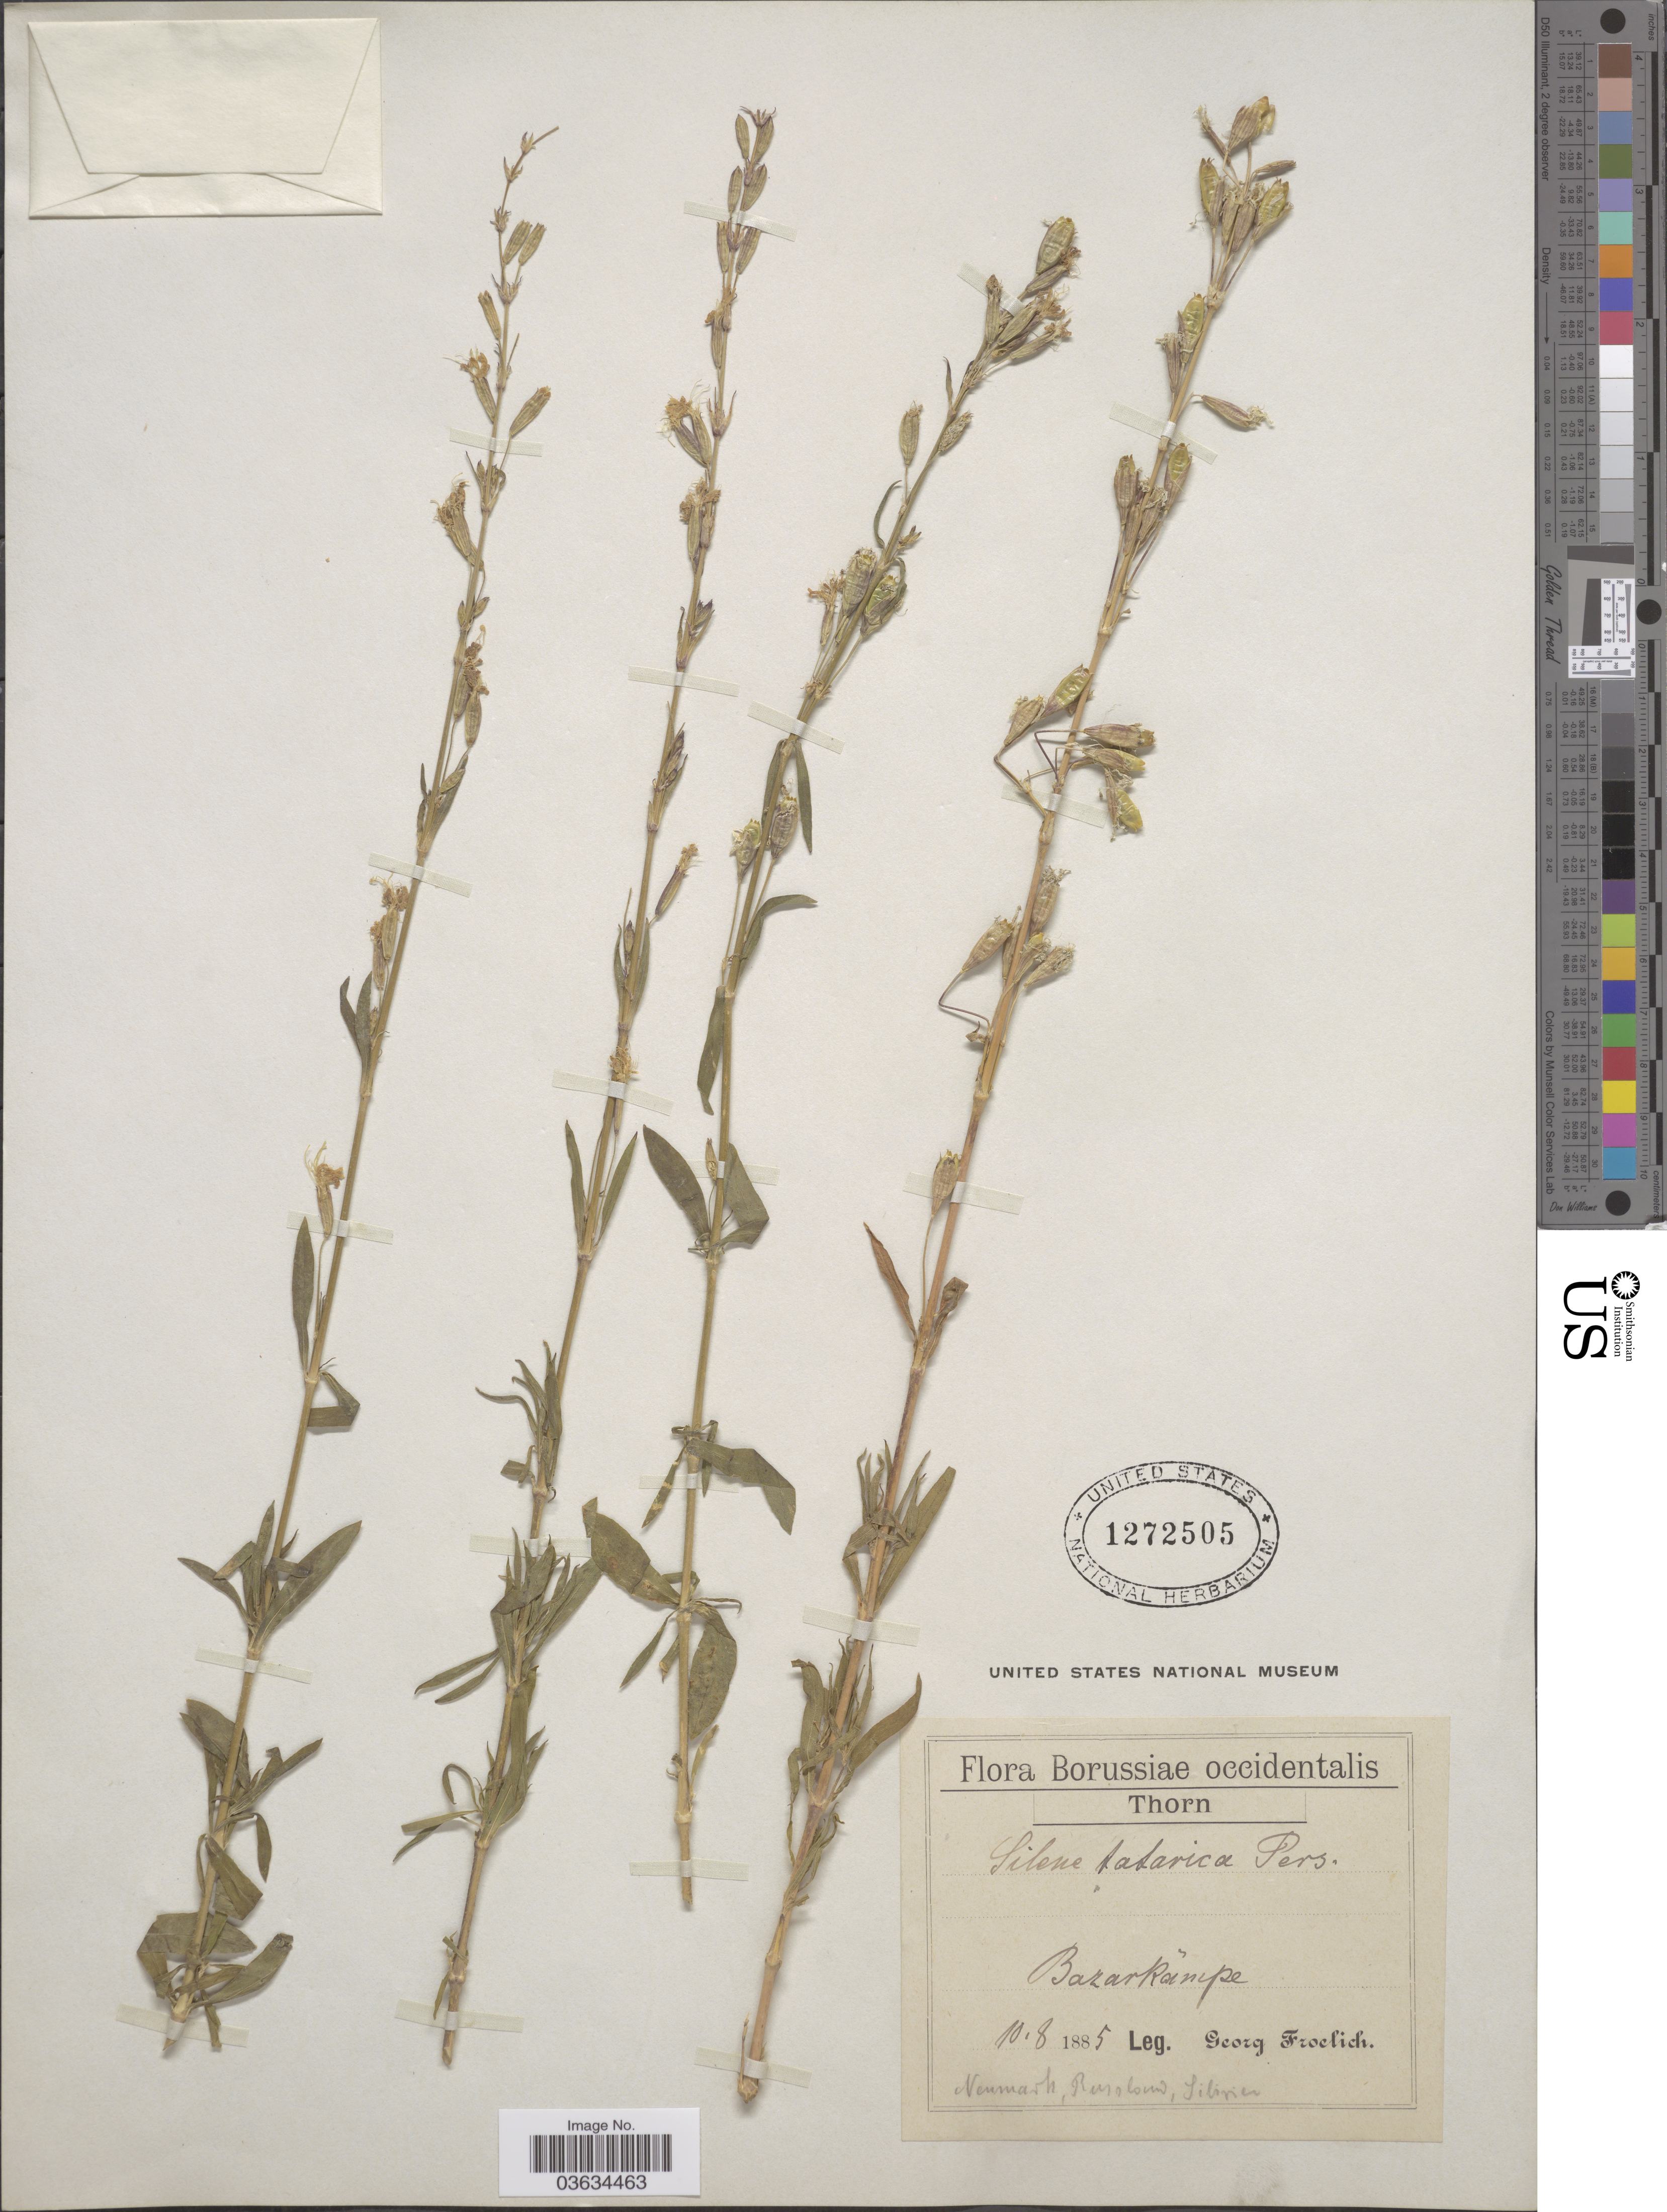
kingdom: Plantae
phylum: Tracheophyta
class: Magnoliopsida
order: Caryophyllales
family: Caryophyllaceae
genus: Silene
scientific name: Silene tatarica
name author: (L.) Pers.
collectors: G. Froelich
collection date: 1885-08-10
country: Germany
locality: Borussiae occidentalis Thorn. Bazarkãmpe. Neumark [interpreted], Russland, Sibirie [interpreted]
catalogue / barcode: US 1272505